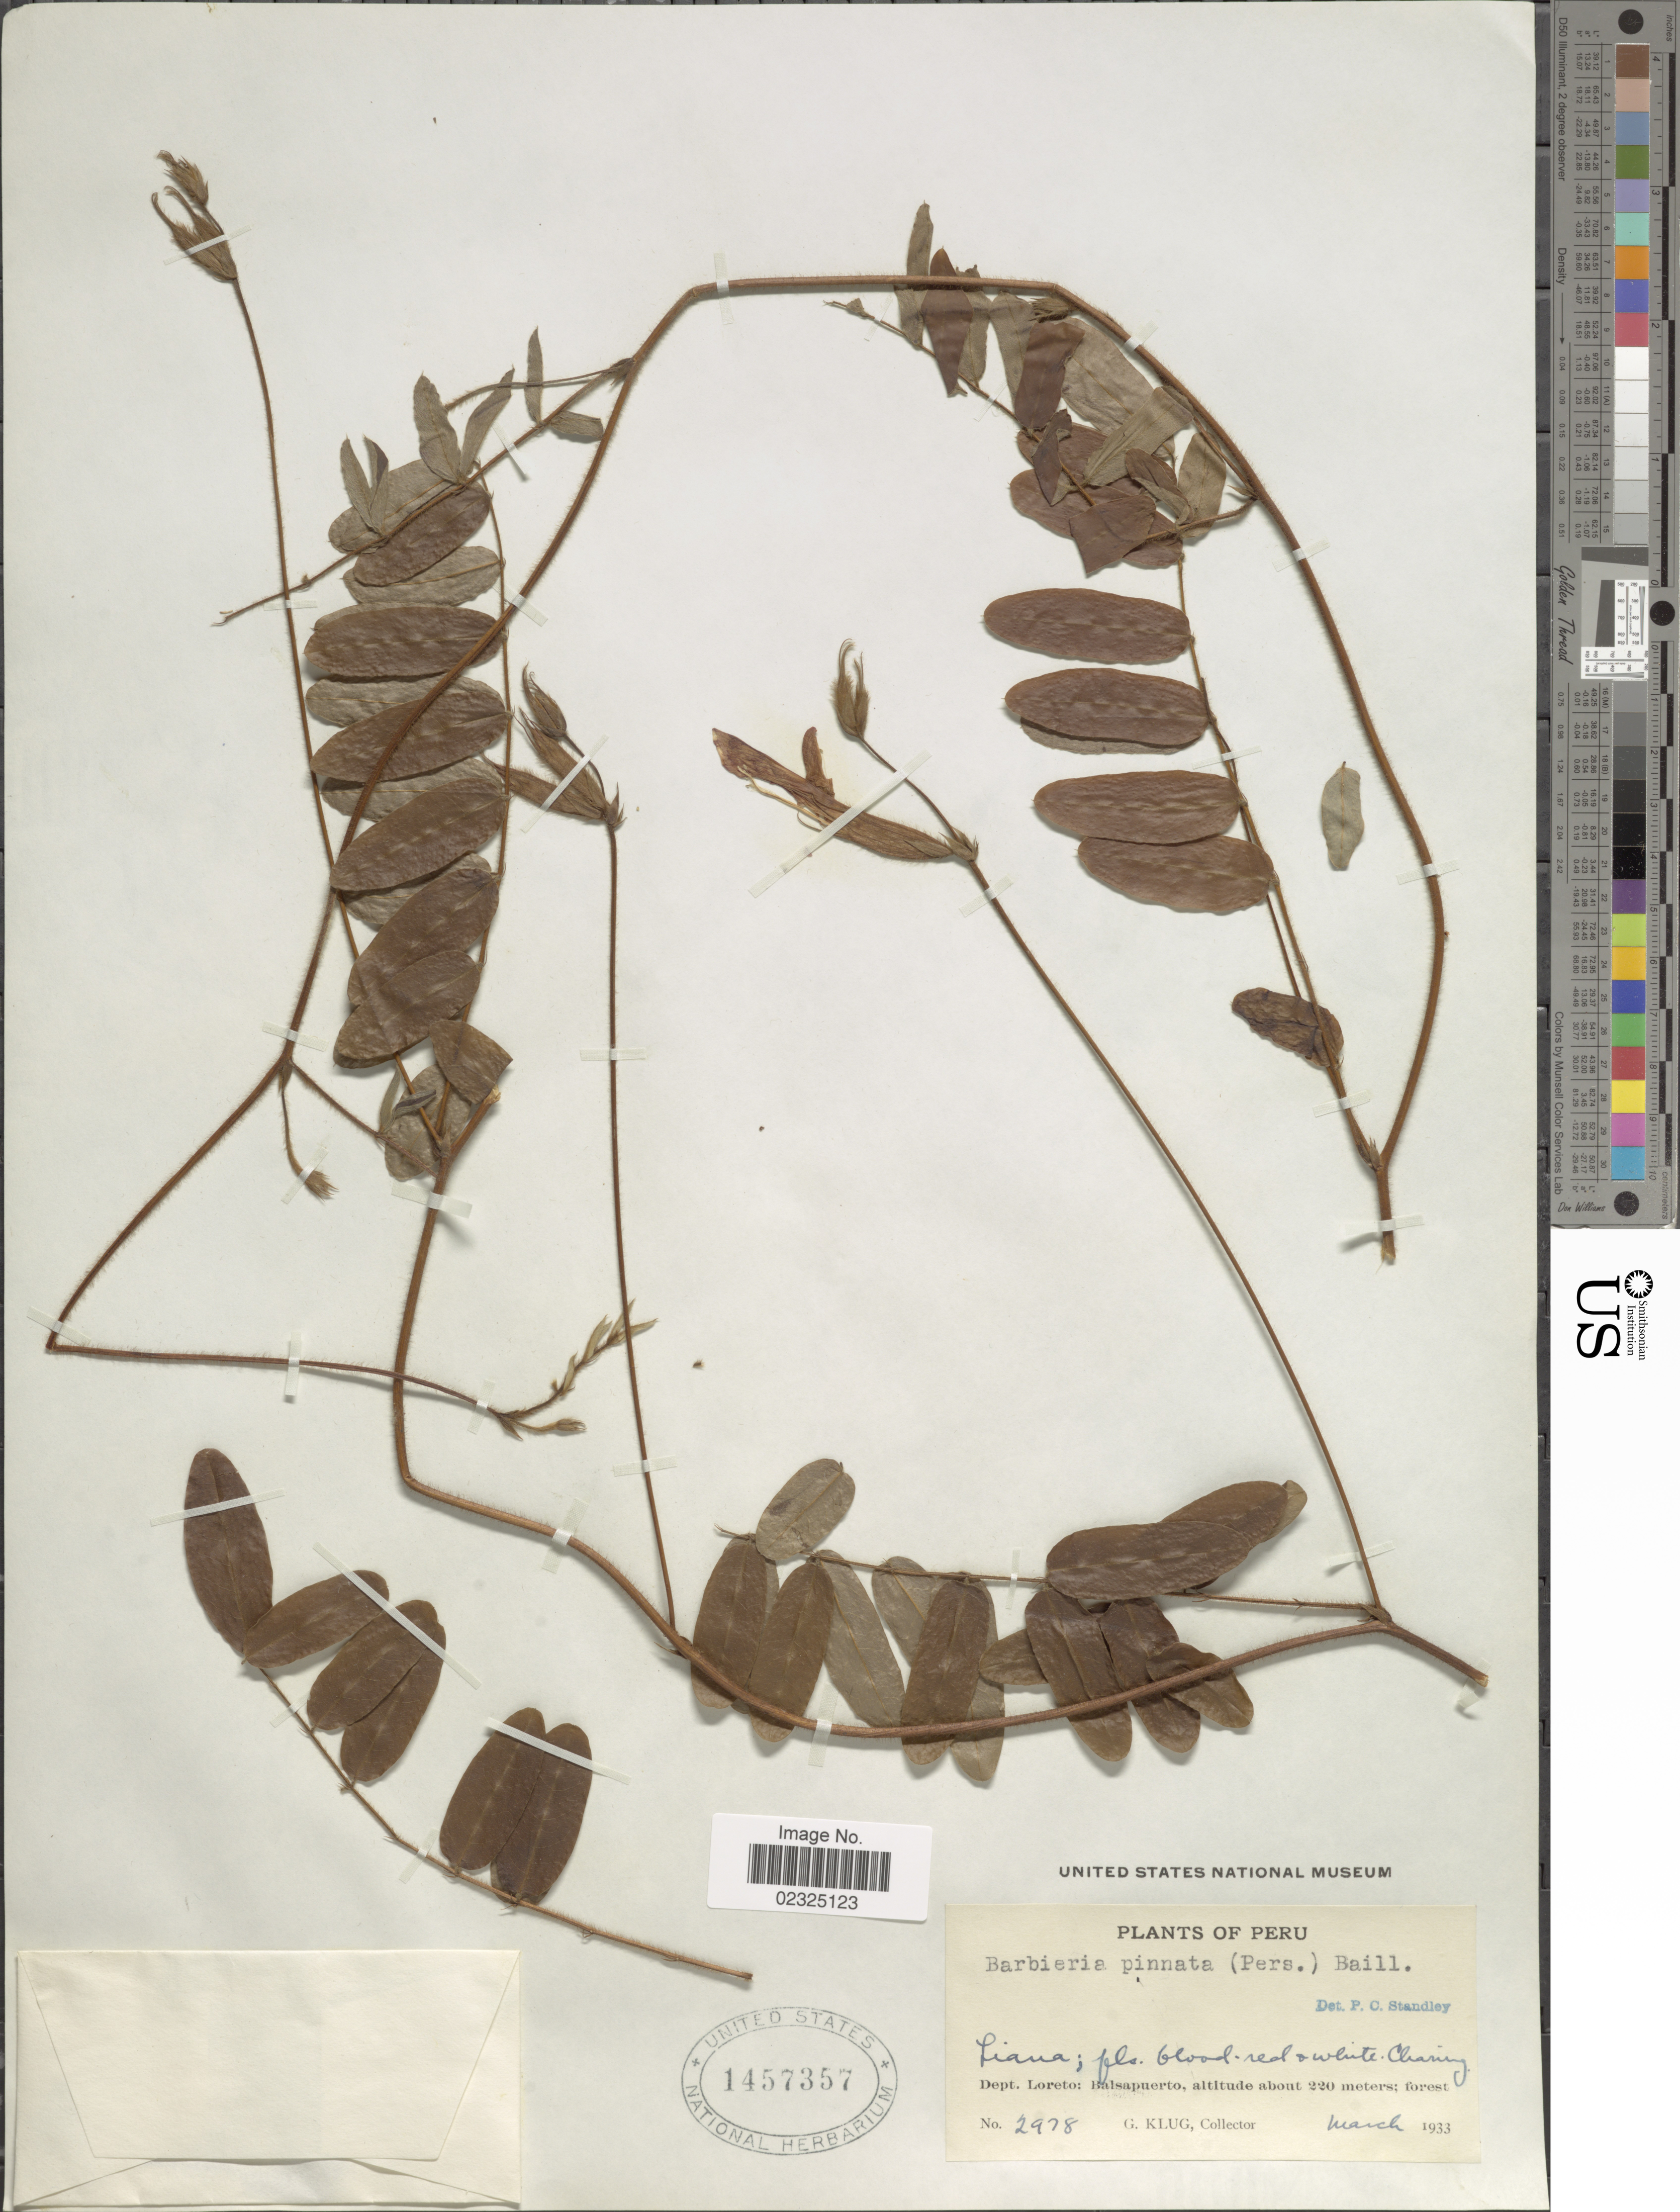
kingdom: Plantae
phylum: Tracheophyta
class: Magnoliopsida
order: Fabales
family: Fabaceae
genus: Barbieria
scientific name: Barbieria sp.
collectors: G. Klug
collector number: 2978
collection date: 1933-03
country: Peru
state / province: Loreto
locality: Balsapuerto.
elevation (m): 220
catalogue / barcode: US 1457357